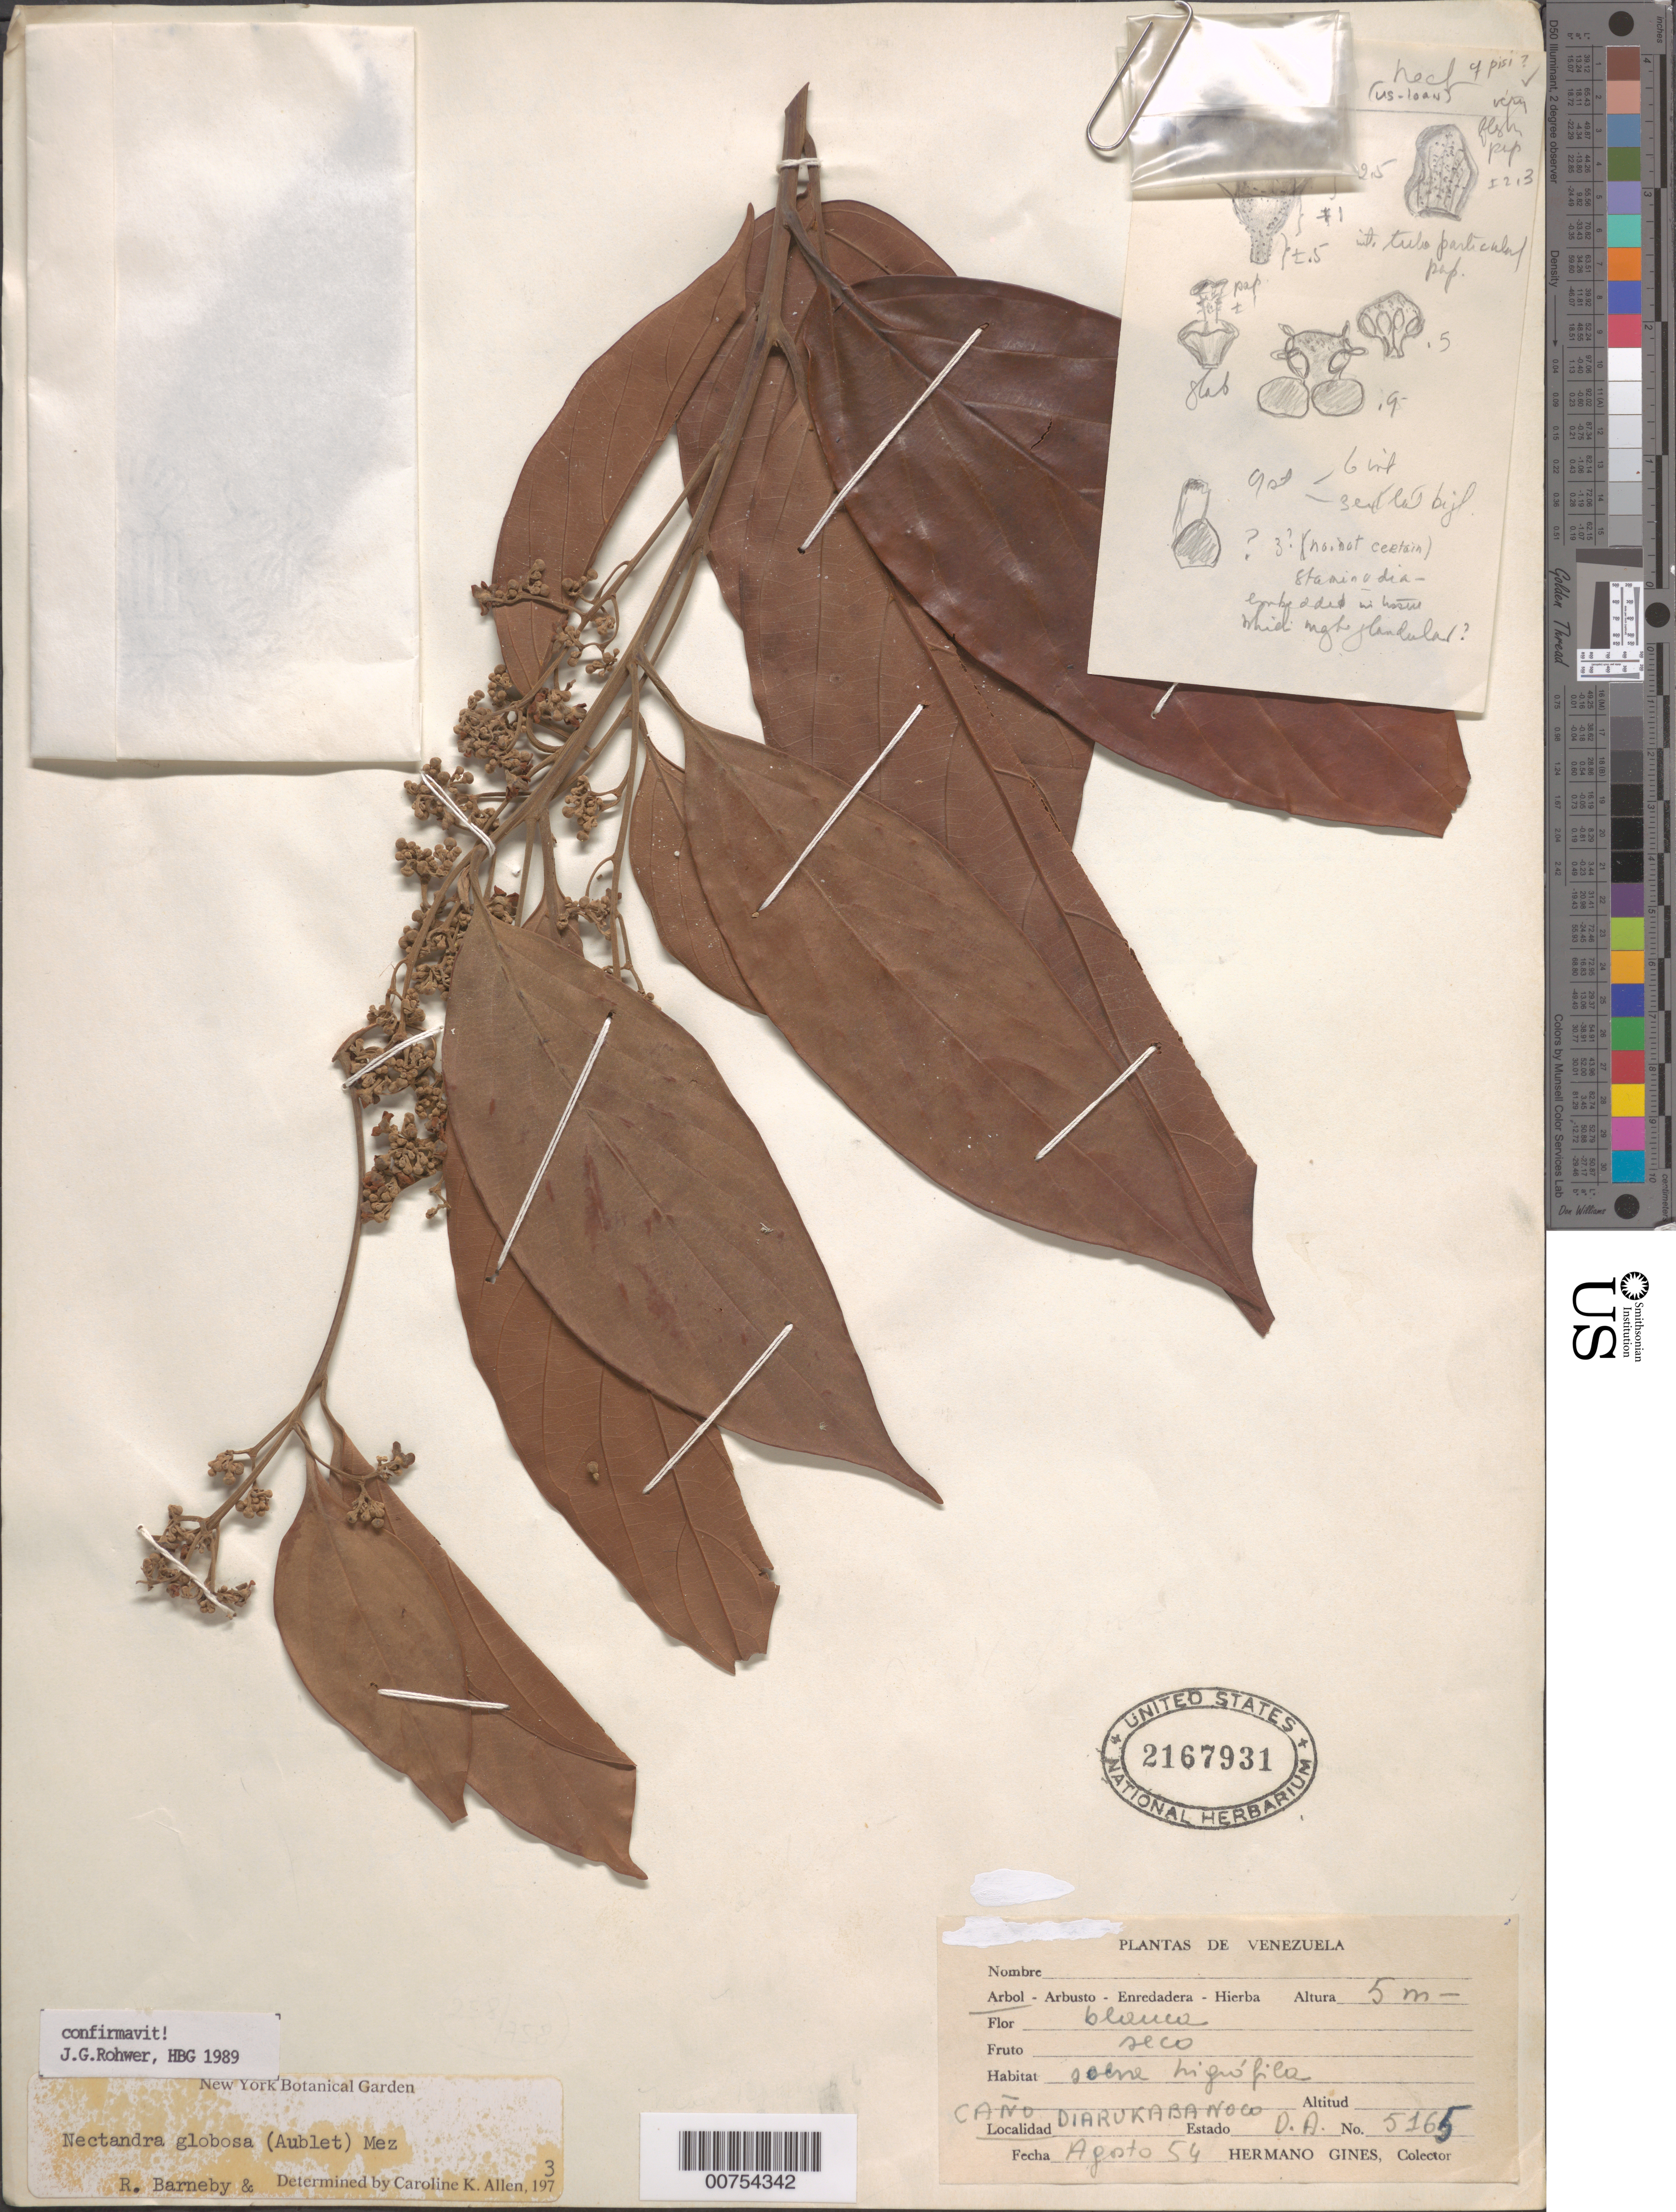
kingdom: Plantae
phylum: Tracheophyta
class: Magnoliopsida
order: Laurales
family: Lauraceae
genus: Nectandra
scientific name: Nectandra globosa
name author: (Aubl.) Mez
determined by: Rohwer, J. G.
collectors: H. Gines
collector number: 5165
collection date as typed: Aug-54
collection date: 1954-08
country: Venezuela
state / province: Delta Amacuro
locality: Caño Diarukabanoco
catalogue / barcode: US 2167931